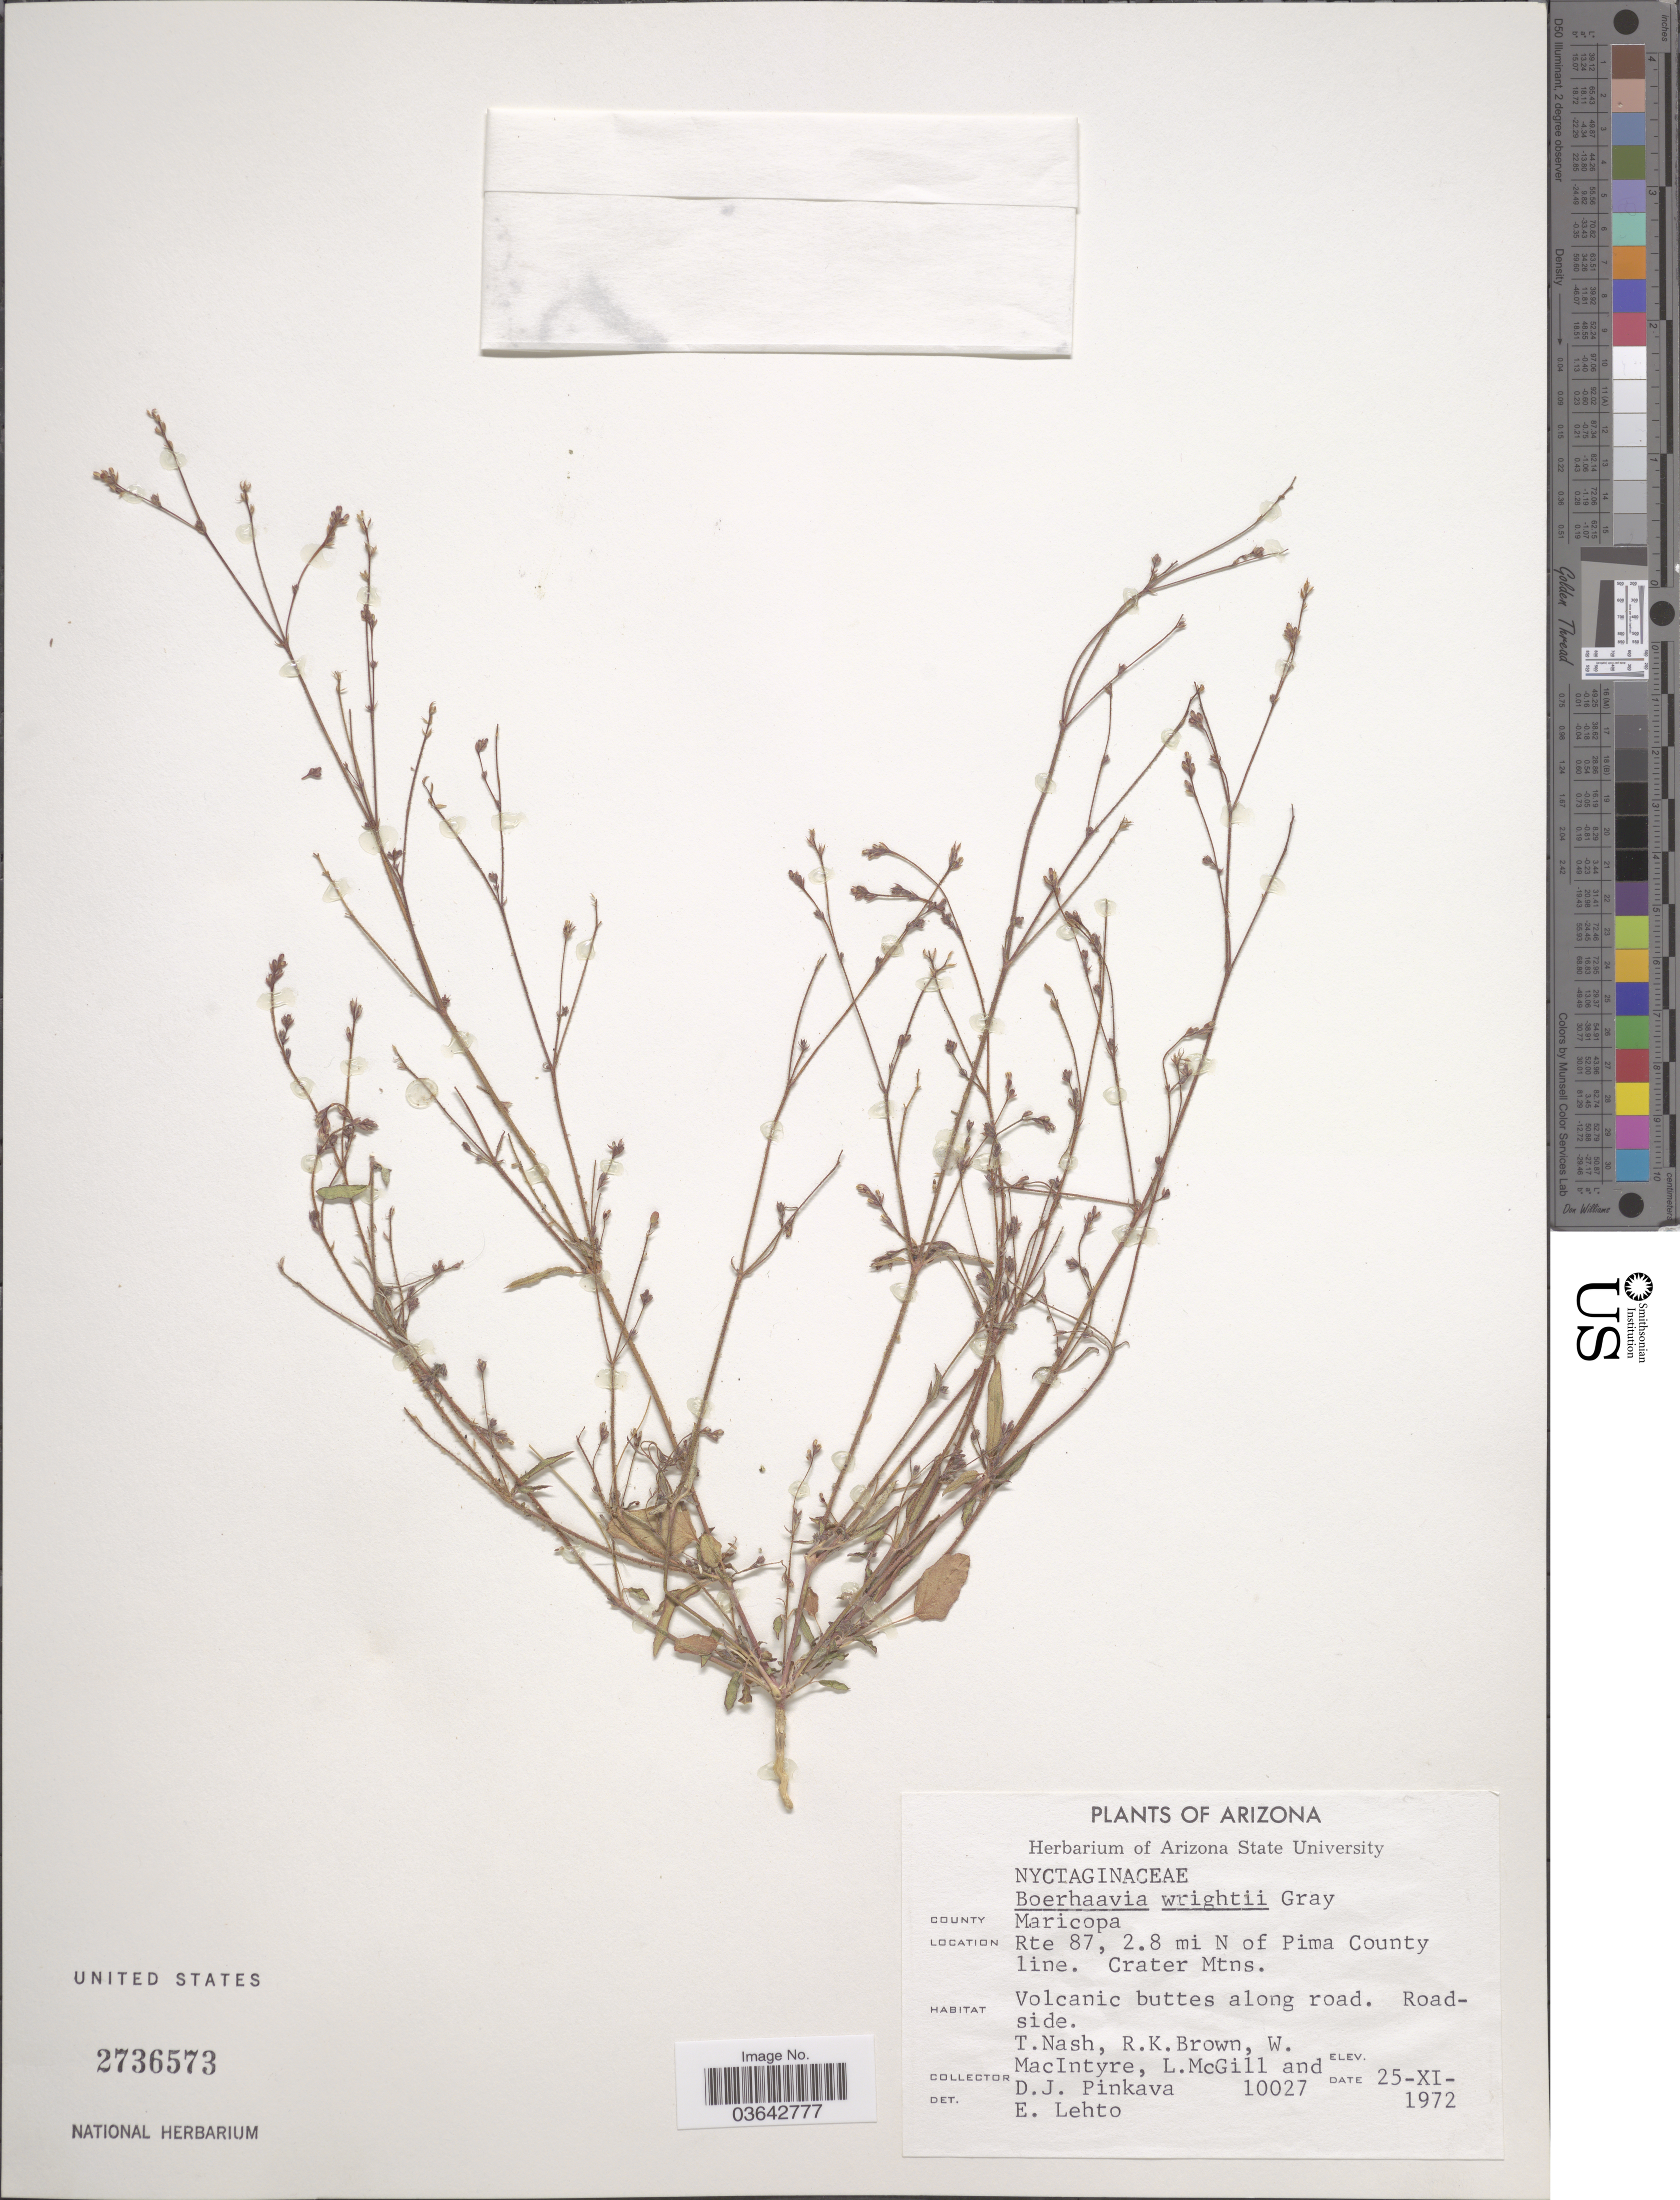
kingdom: Plantae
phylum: Tracheophyta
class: Magnoliopsida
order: Caryophyllales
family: Nyctaginaceae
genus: Boerhavia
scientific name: Boerhavia wrightii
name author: A. Gray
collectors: T. Nash, R. K. Brown, W. Macintyre, L. McGill & D. J. Pinkava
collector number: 10027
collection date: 1972-11-25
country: United States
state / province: Arizona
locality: County Maricopa. Rte 87, 2.8 mi N of Pima County line. Crater Mtns.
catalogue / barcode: US 2736573